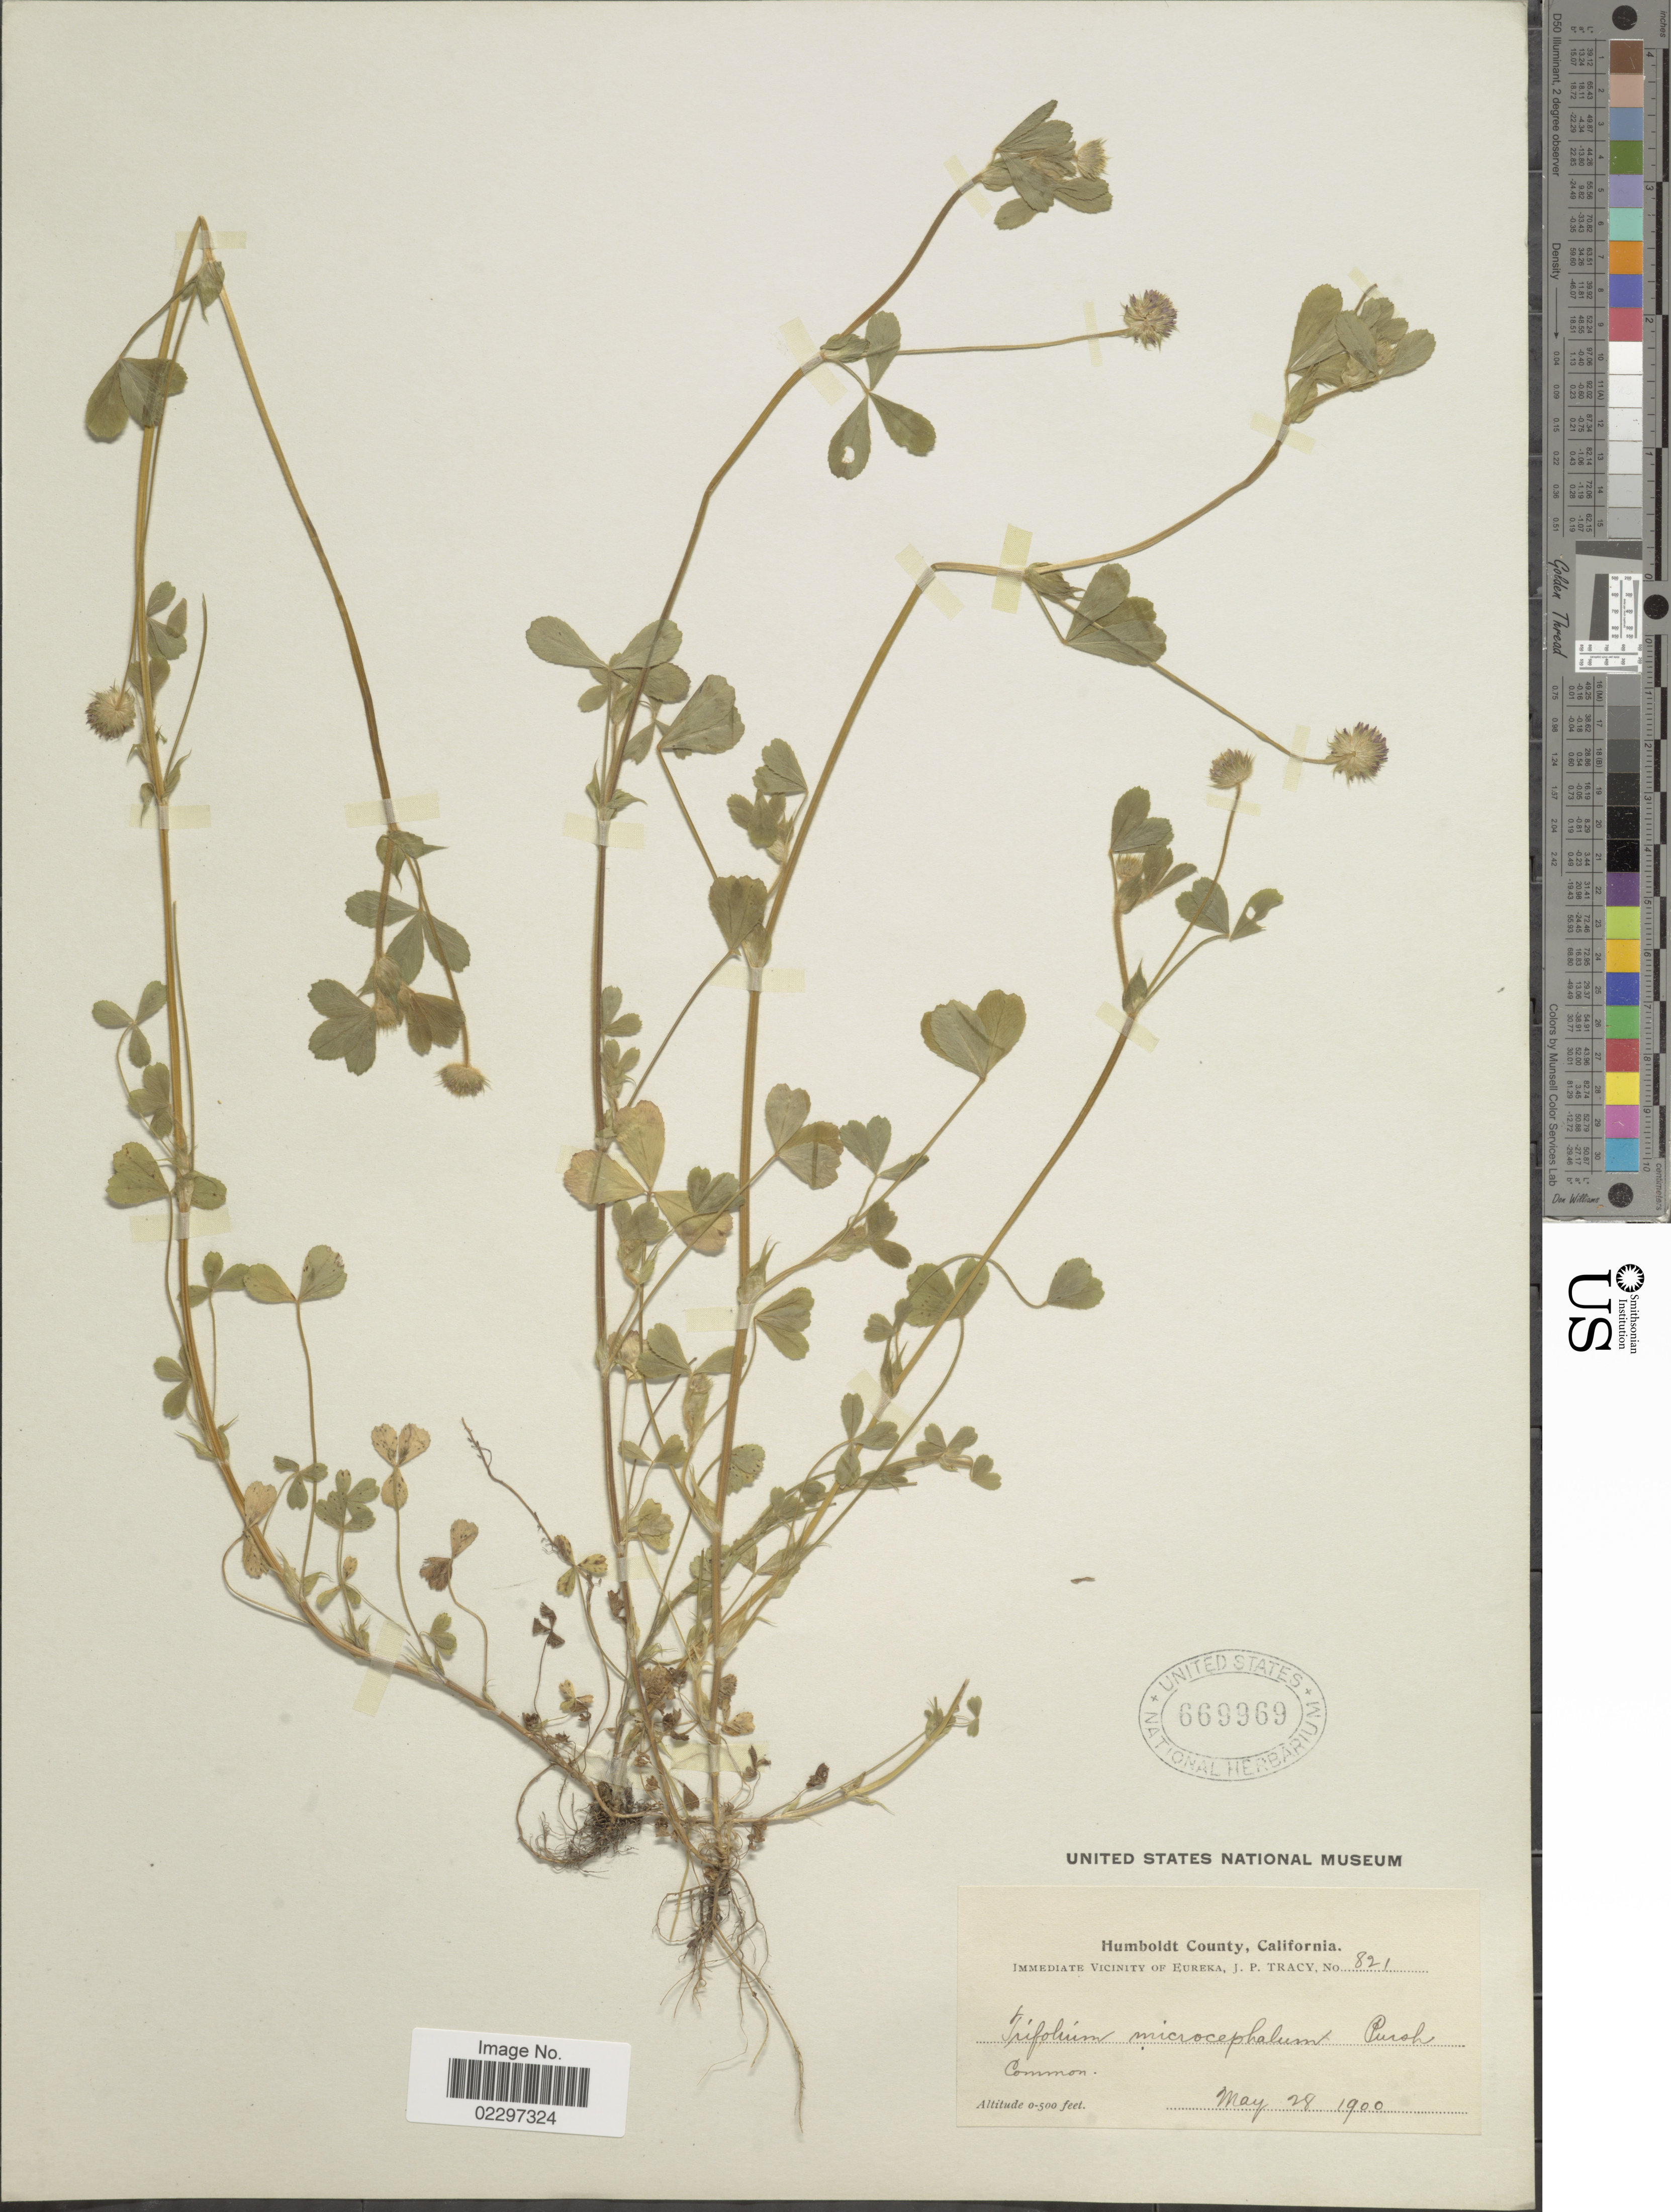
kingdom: Plantae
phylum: Tracheophyta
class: Magnoliopsida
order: Fabales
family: Fabaceae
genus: Trifolium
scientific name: Trifolium microcephalum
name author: Pursh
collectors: J. Tracy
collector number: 821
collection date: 1900-05-28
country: United States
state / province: California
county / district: Humboldt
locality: Humboldt County. Immediate Vicinity of Eureka.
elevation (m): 0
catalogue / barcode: US 669969